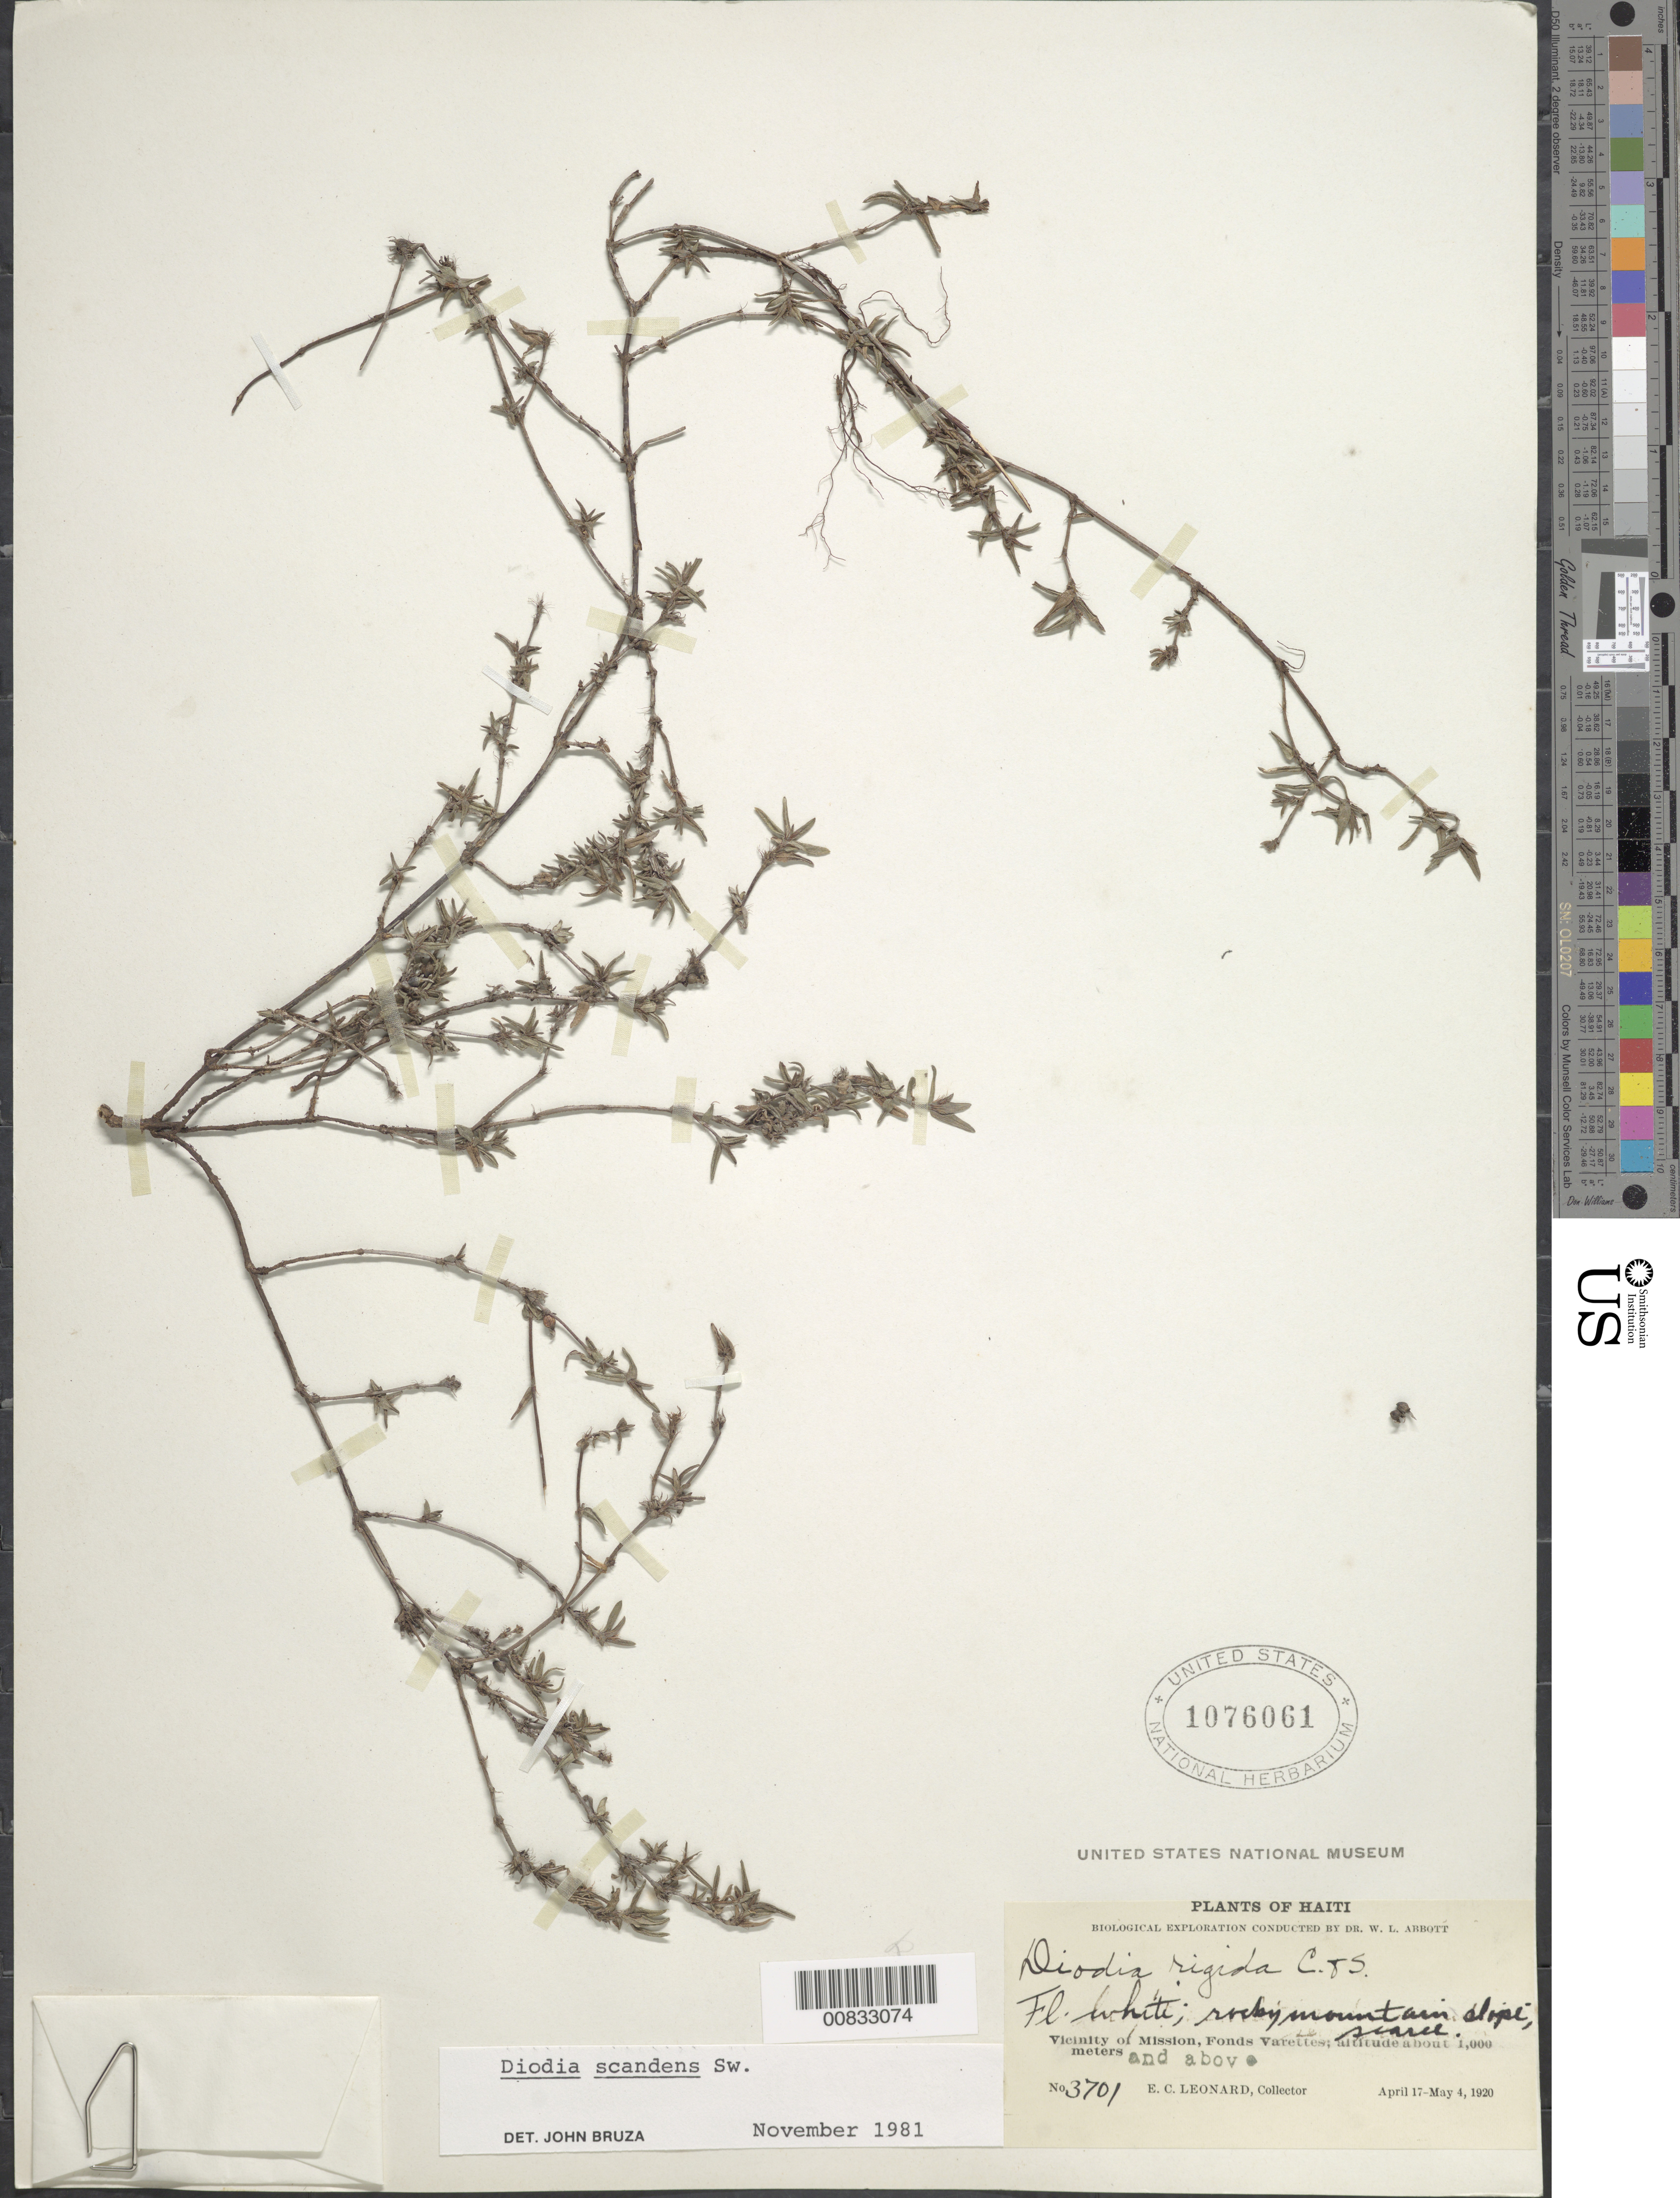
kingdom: Plantae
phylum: Tracheophyta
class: Magnoliopsida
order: Gentianales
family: Rubiaceae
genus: Diodia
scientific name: Diodia scandens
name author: Sw.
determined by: Bruza, J.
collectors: E. C. Leonard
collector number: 3701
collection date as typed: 17 Apr 1920 to 04 May 1920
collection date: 1920-04-17/1920-05-04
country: Haiti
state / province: Ouest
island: Hispaniola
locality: Vicinity of Mission, Fond Verrettes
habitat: Rocky mountain slope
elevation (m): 1000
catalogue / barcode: US 1076061